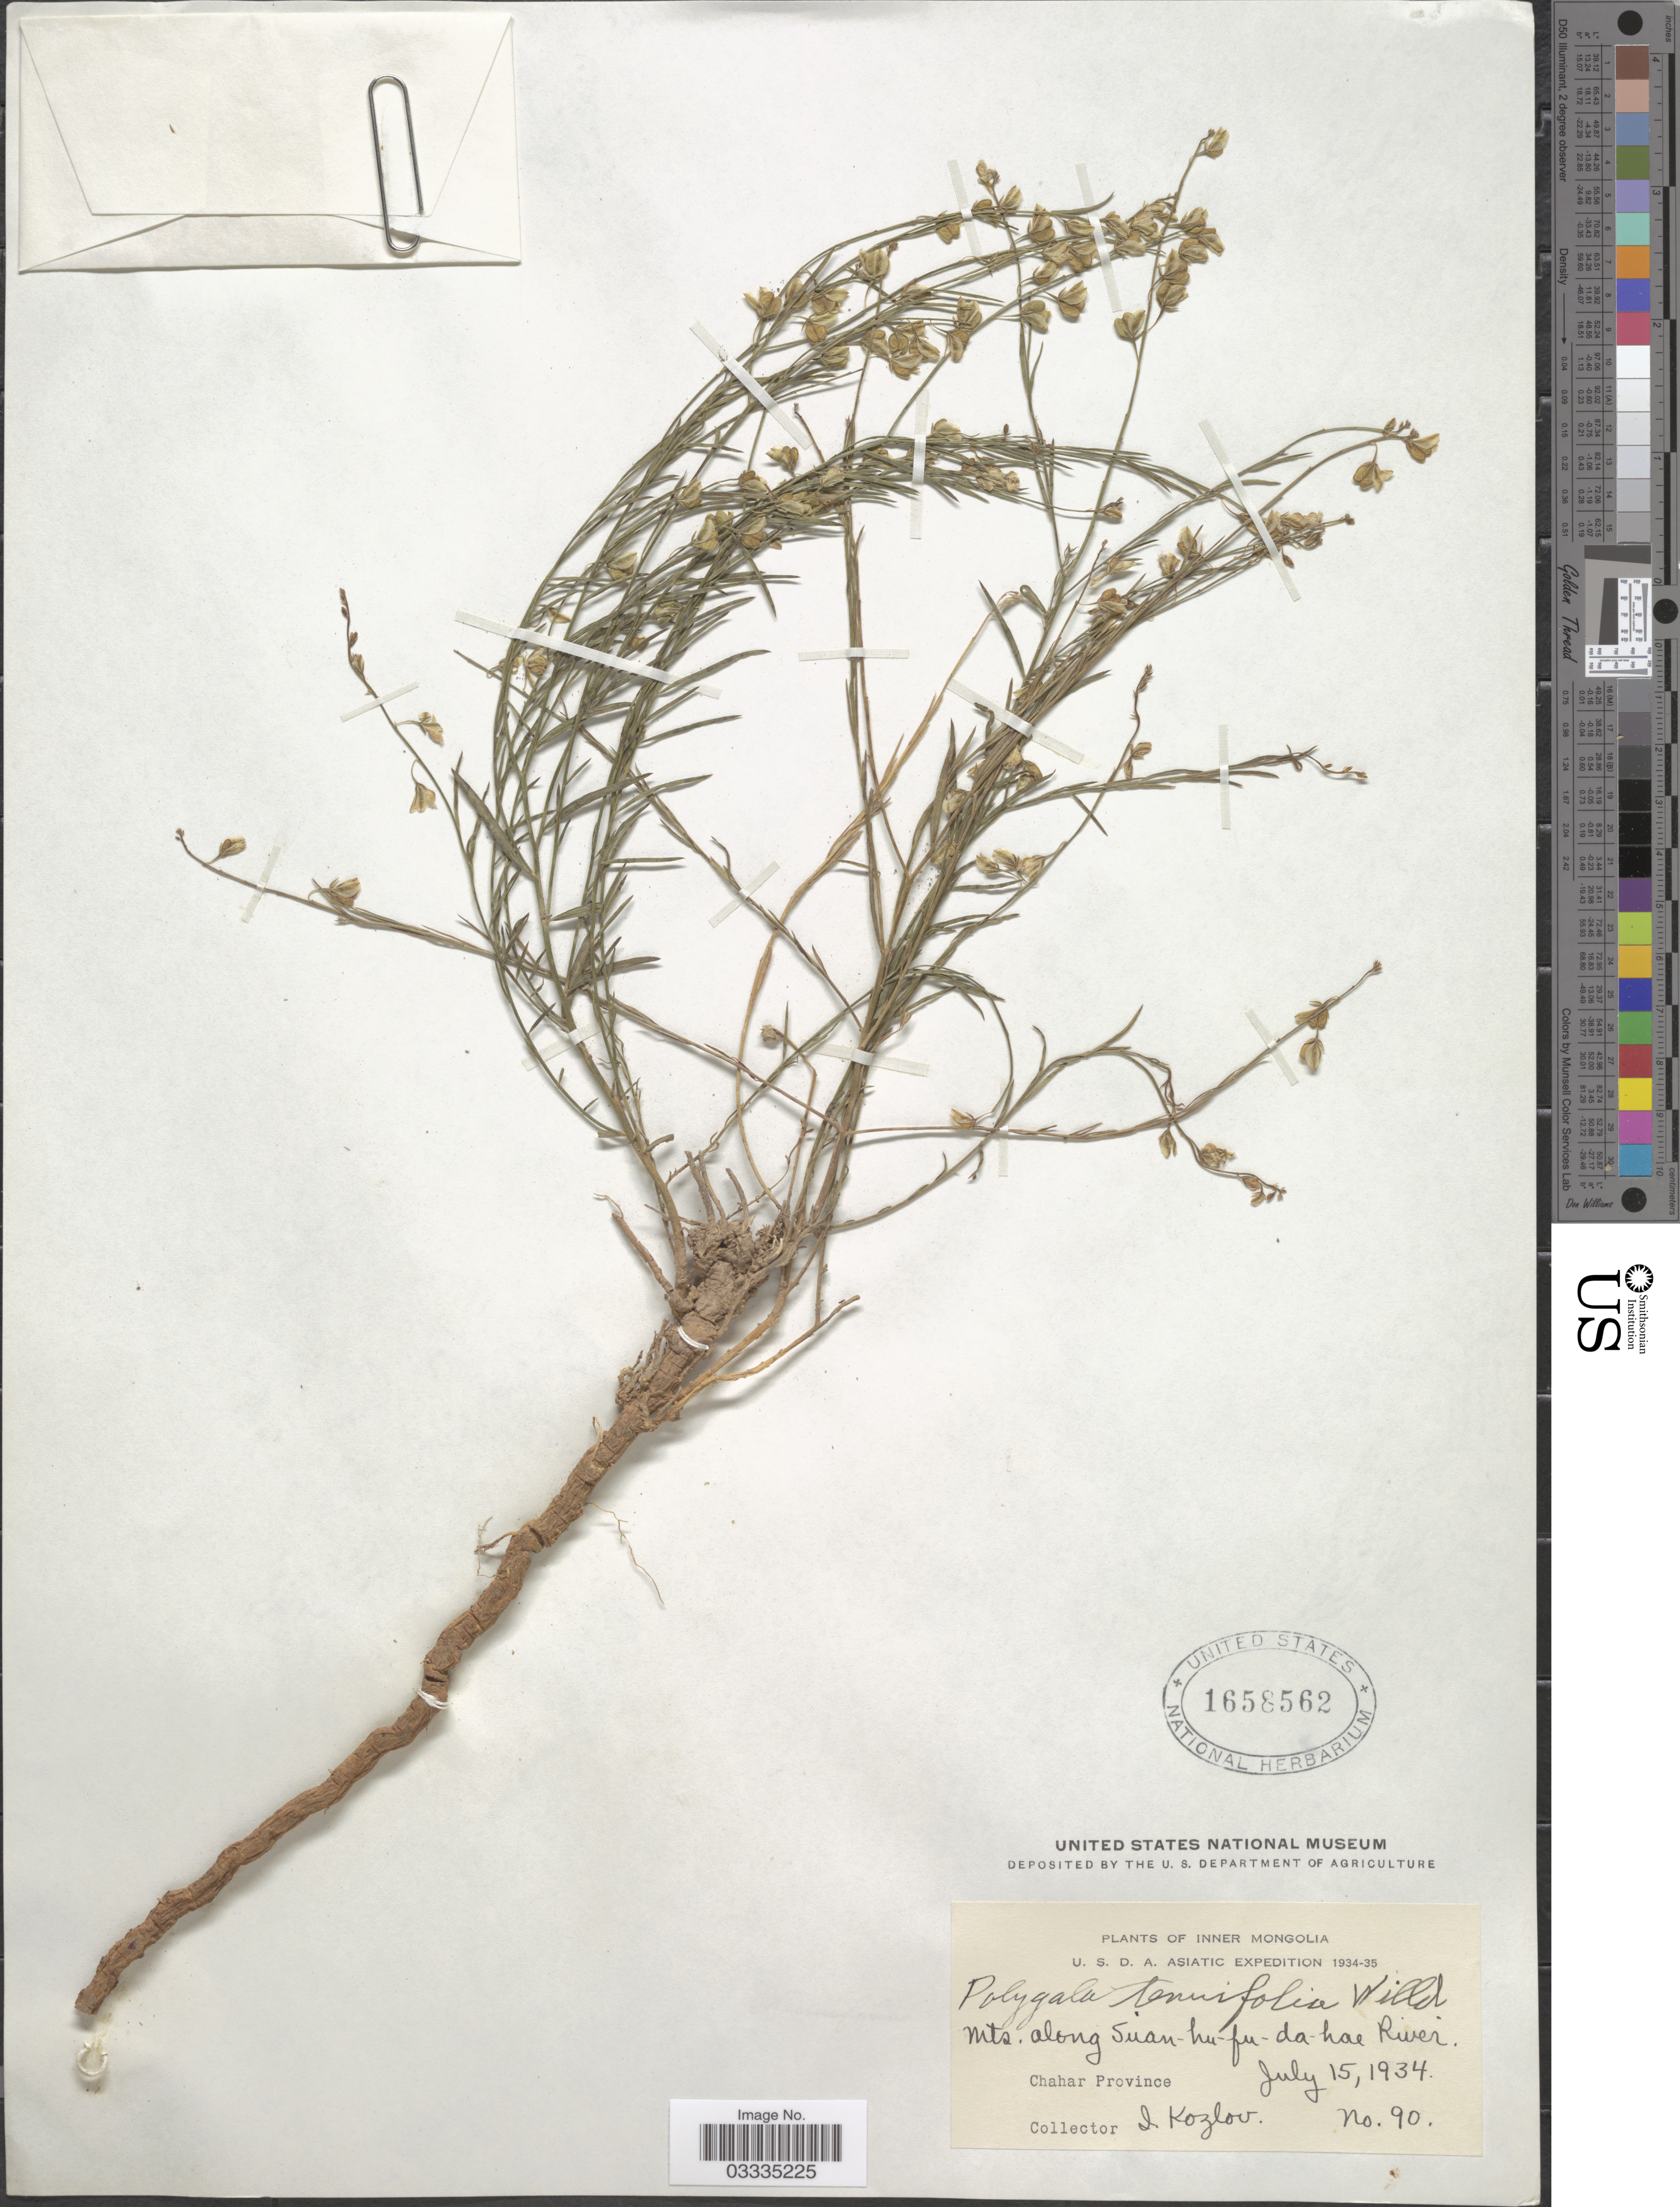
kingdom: Plantae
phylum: Tracheophyta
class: Magnoliopsida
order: Fabales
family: Polygalaceae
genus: Polygala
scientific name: Polygala tenuifolia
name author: Willd.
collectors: I. Kozlov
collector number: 90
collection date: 1934-07-15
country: China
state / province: Nei Monggol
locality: Inner Mongolia. Mts. along Suan-hu-fu-da-hae River. Chahar Province.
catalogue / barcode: US 1658562